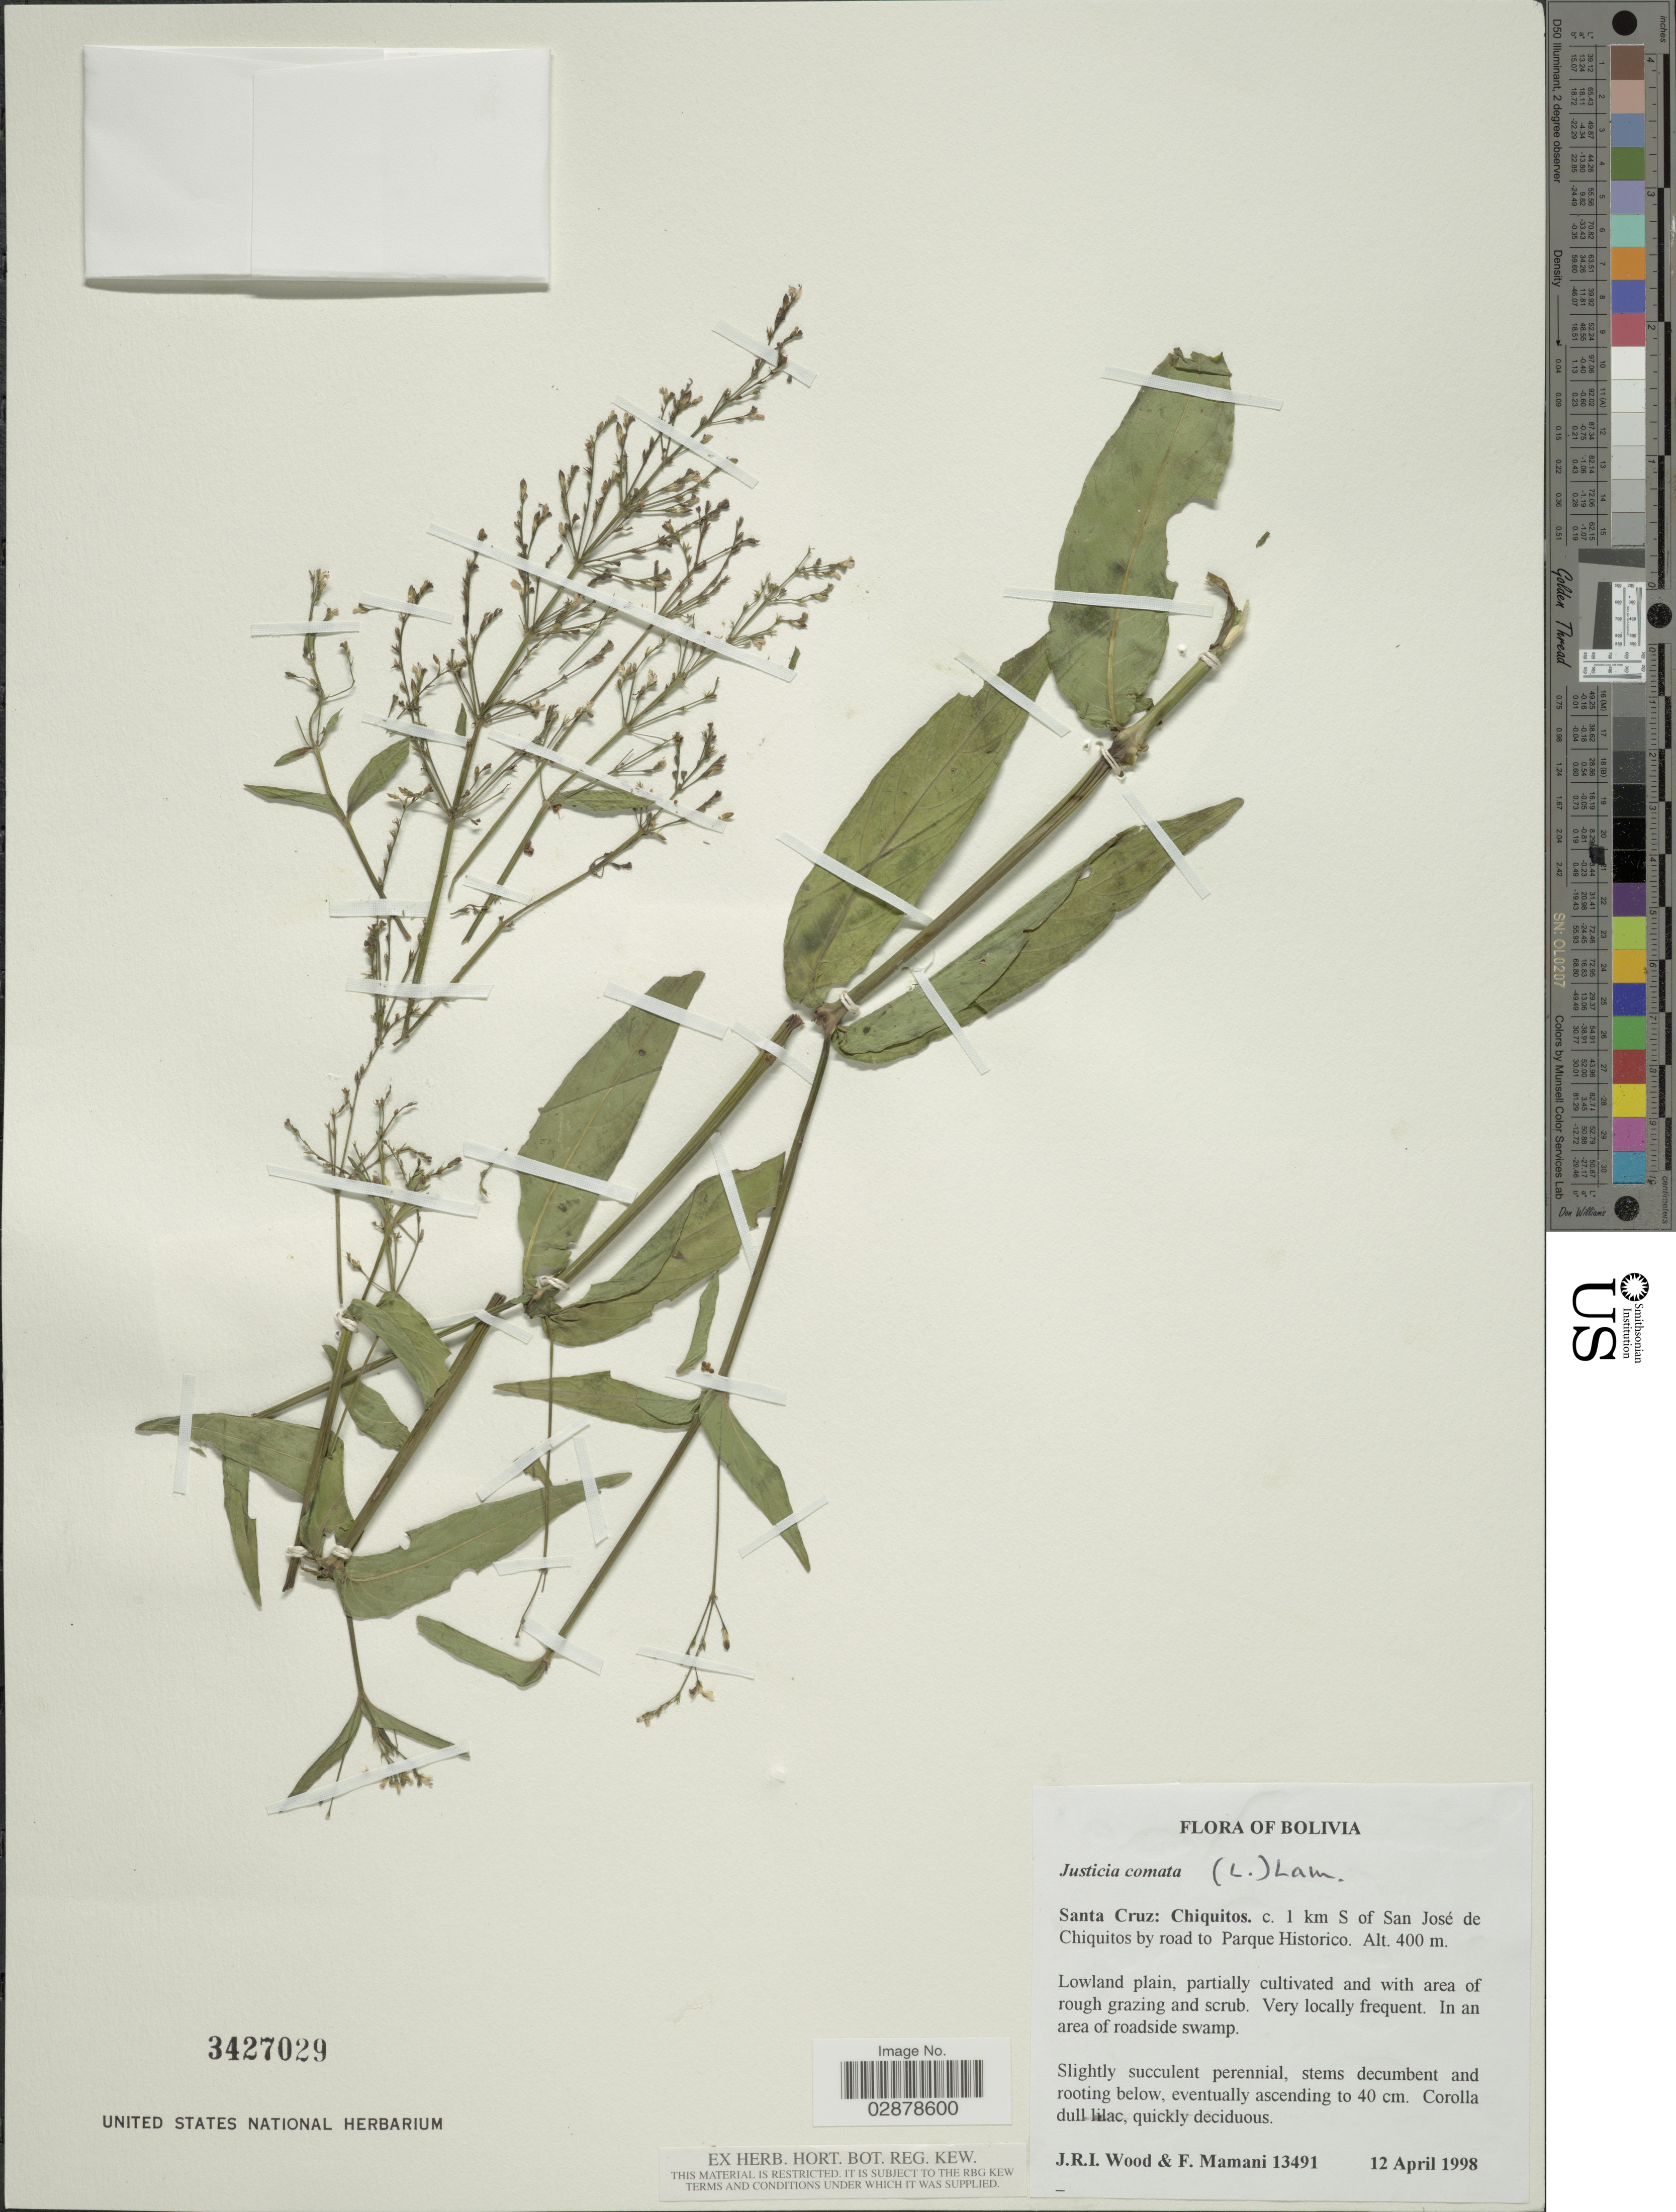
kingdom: Plantae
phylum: Tracheophyta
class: Magnoliopsida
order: Lamiales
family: Acanthaceae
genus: Justicia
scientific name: Justicia comata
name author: (L.) Lam.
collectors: J. R. I. Wood & F. Mamani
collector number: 13491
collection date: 1998-04-12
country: Bolivia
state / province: Santa Cruz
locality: Chiquitos, c. 1 km S of San José de Chiquitos by road to Parque Historico.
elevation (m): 400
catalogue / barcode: US 3427029